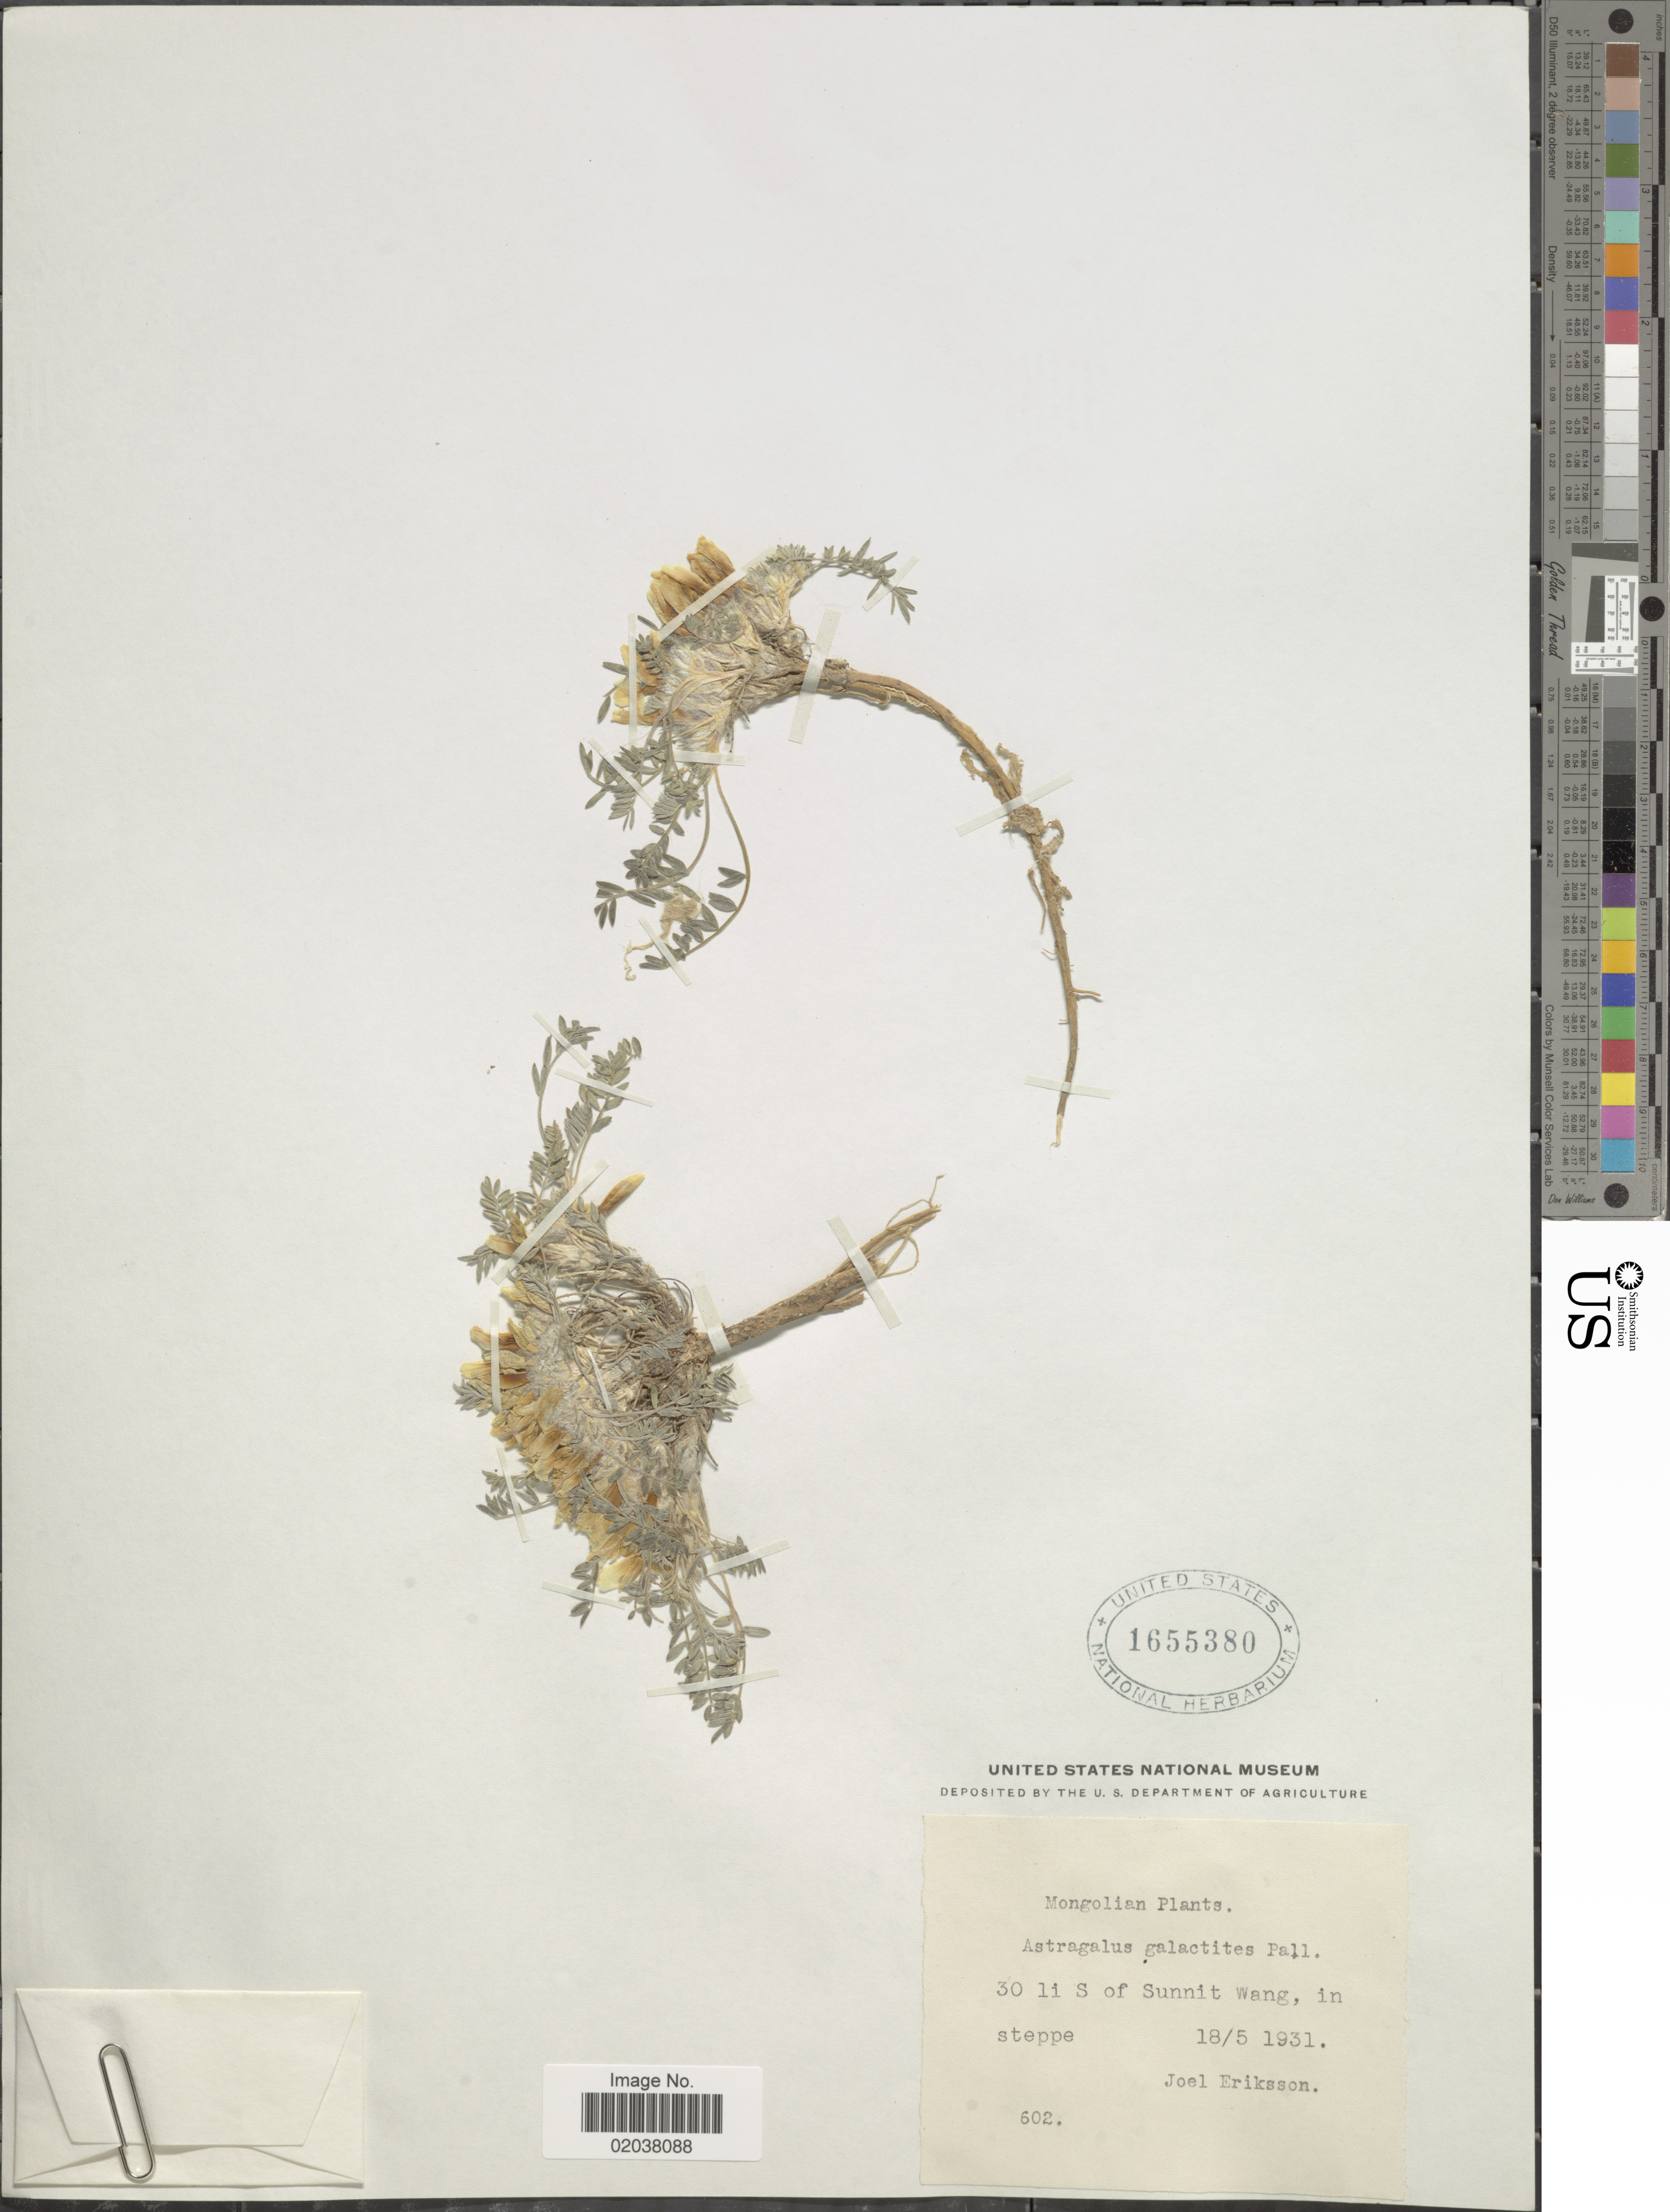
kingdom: Plantae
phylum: Tracheophyta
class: Magnoliopsida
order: Fabales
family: Fabaceae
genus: Astragalus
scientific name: Astragalus galactites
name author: Pall.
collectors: J. Erikson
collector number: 602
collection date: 1931-05-18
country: Mongolia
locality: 30 li S of Sunnit Wang, in steppe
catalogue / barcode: US 1655380